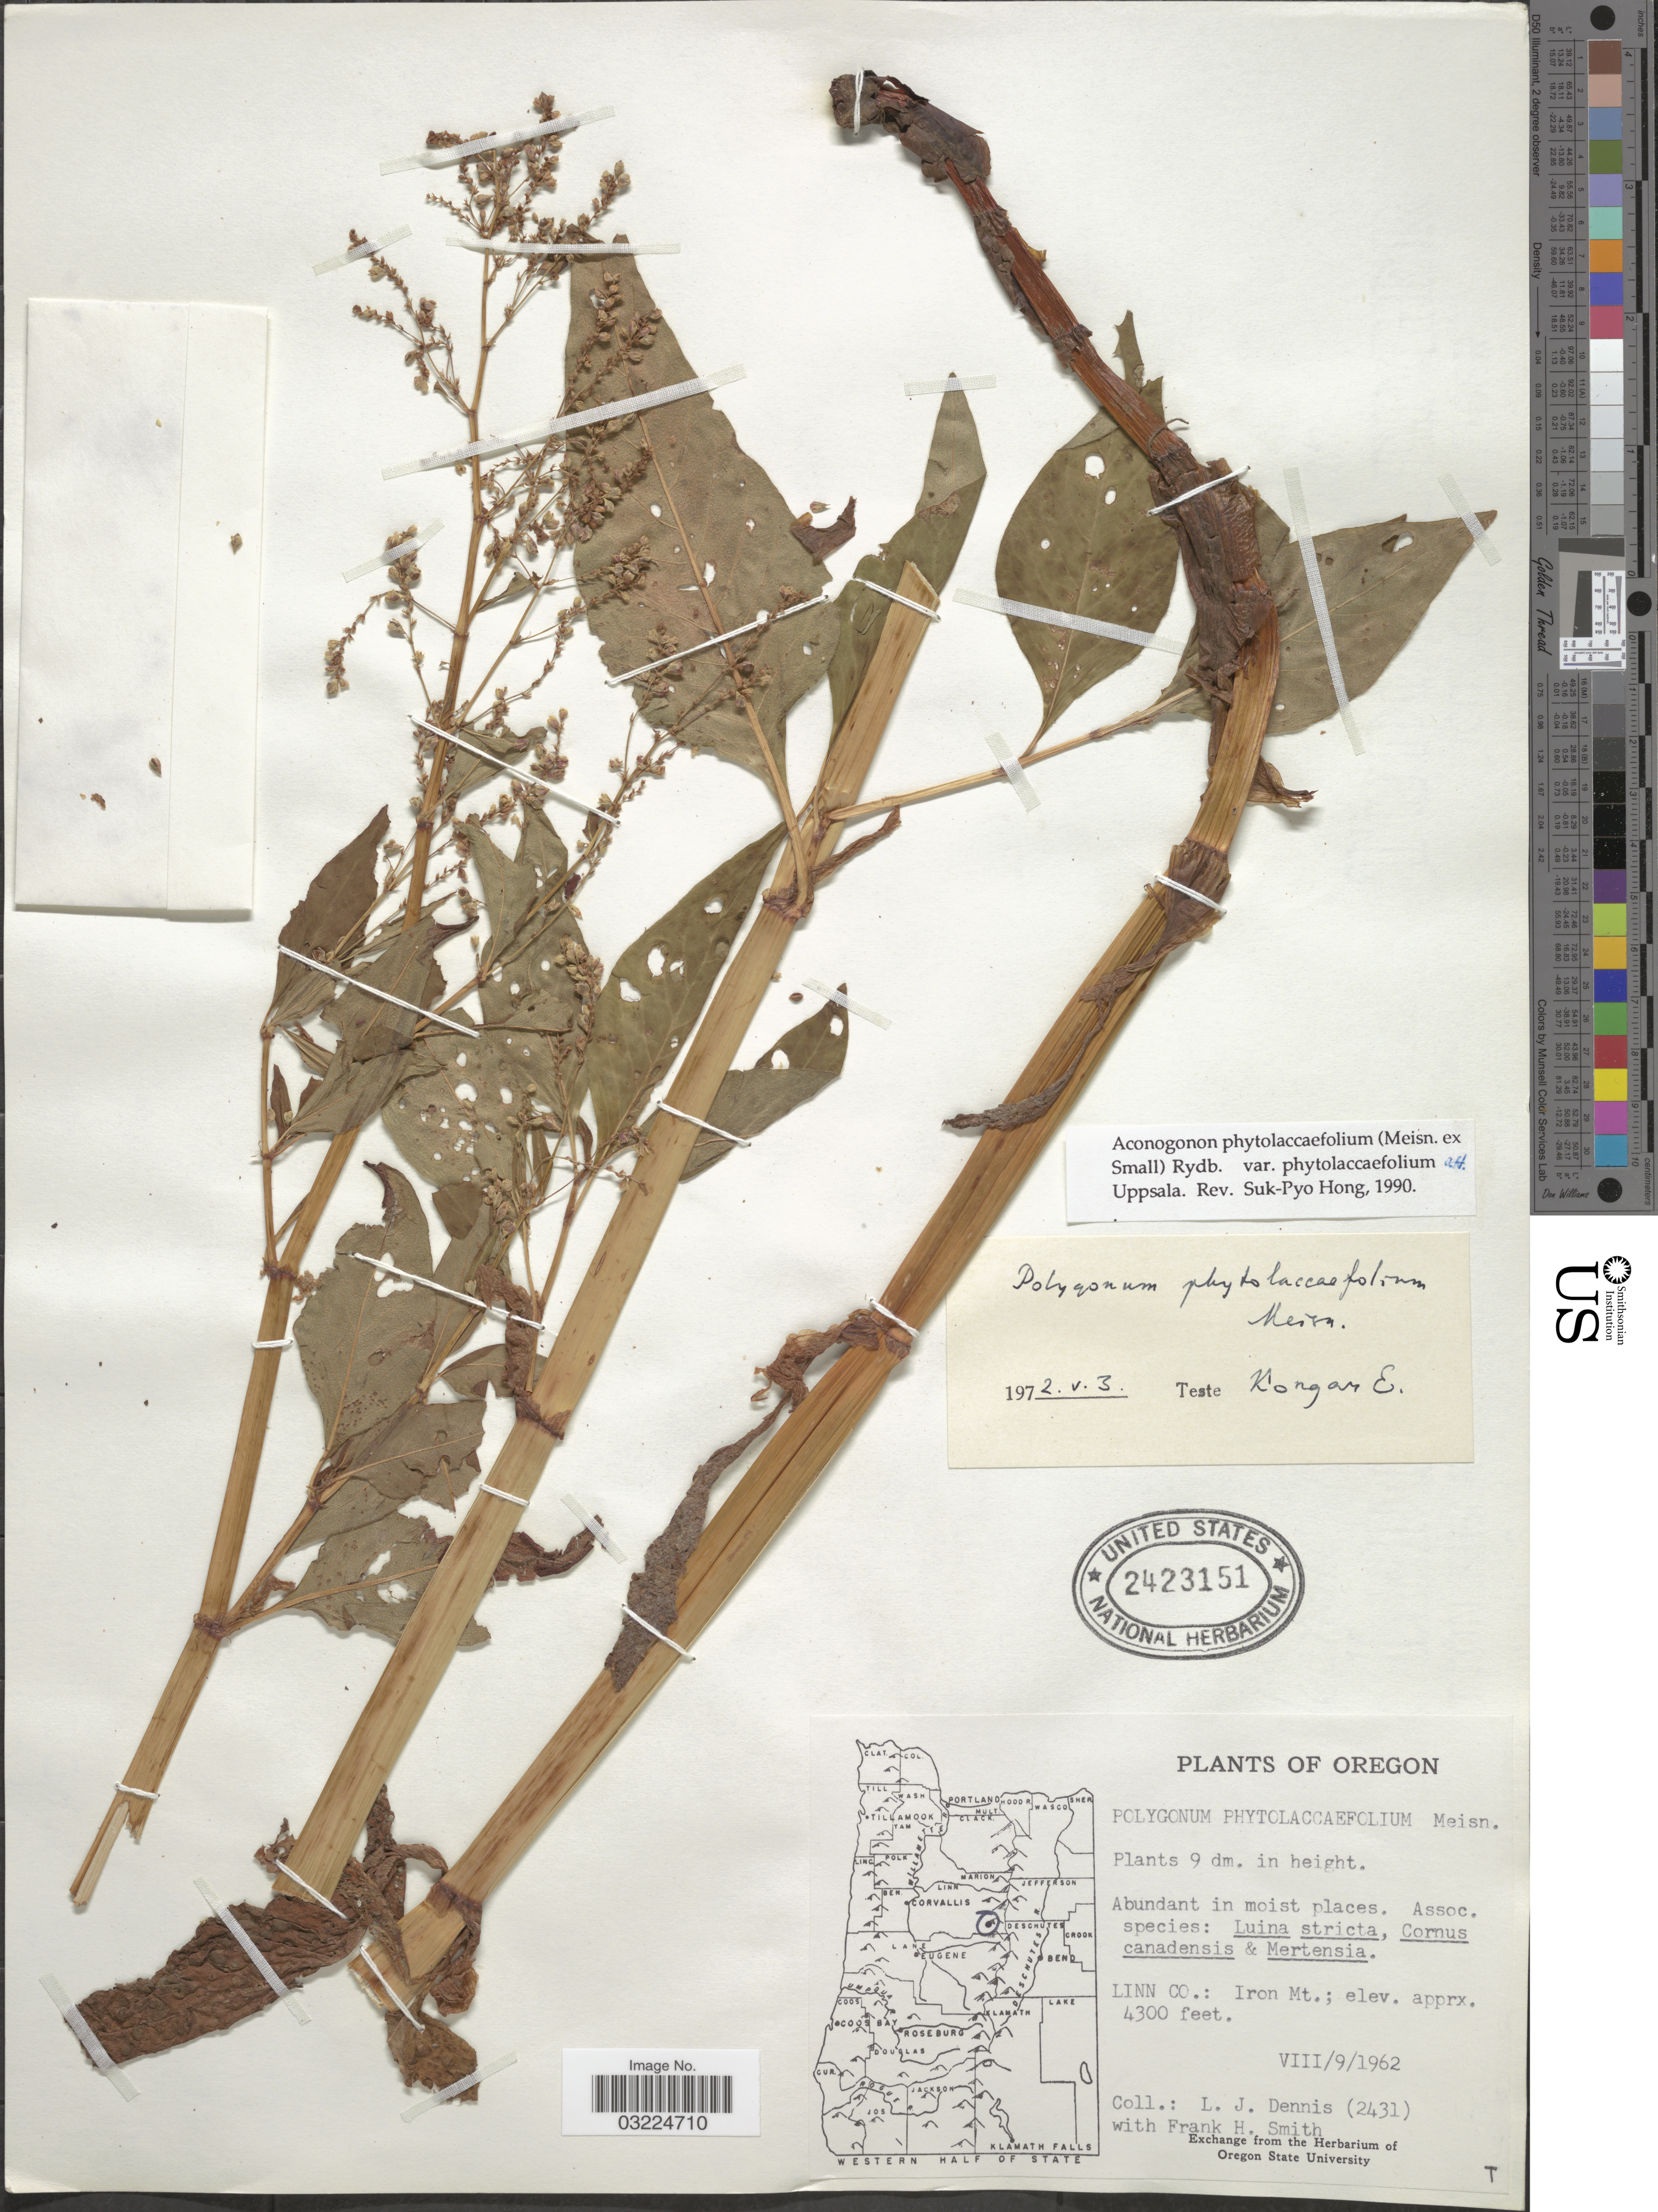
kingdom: Plantae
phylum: Tracheophyta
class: Magnoliopsida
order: Caryophyllales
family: Polygonaceae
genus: Koenigia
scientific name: Koenigia phytolaccifolia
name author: (Meisn. ex Small) T.M. Schust. & Reveal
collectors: L. Dennis & F. Smith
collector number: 2431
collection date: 1962-08-09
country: United States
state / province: Oregon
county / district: Linn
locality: Linn Co.: Iron Mt.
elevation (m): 1311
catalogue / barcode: US 2423151